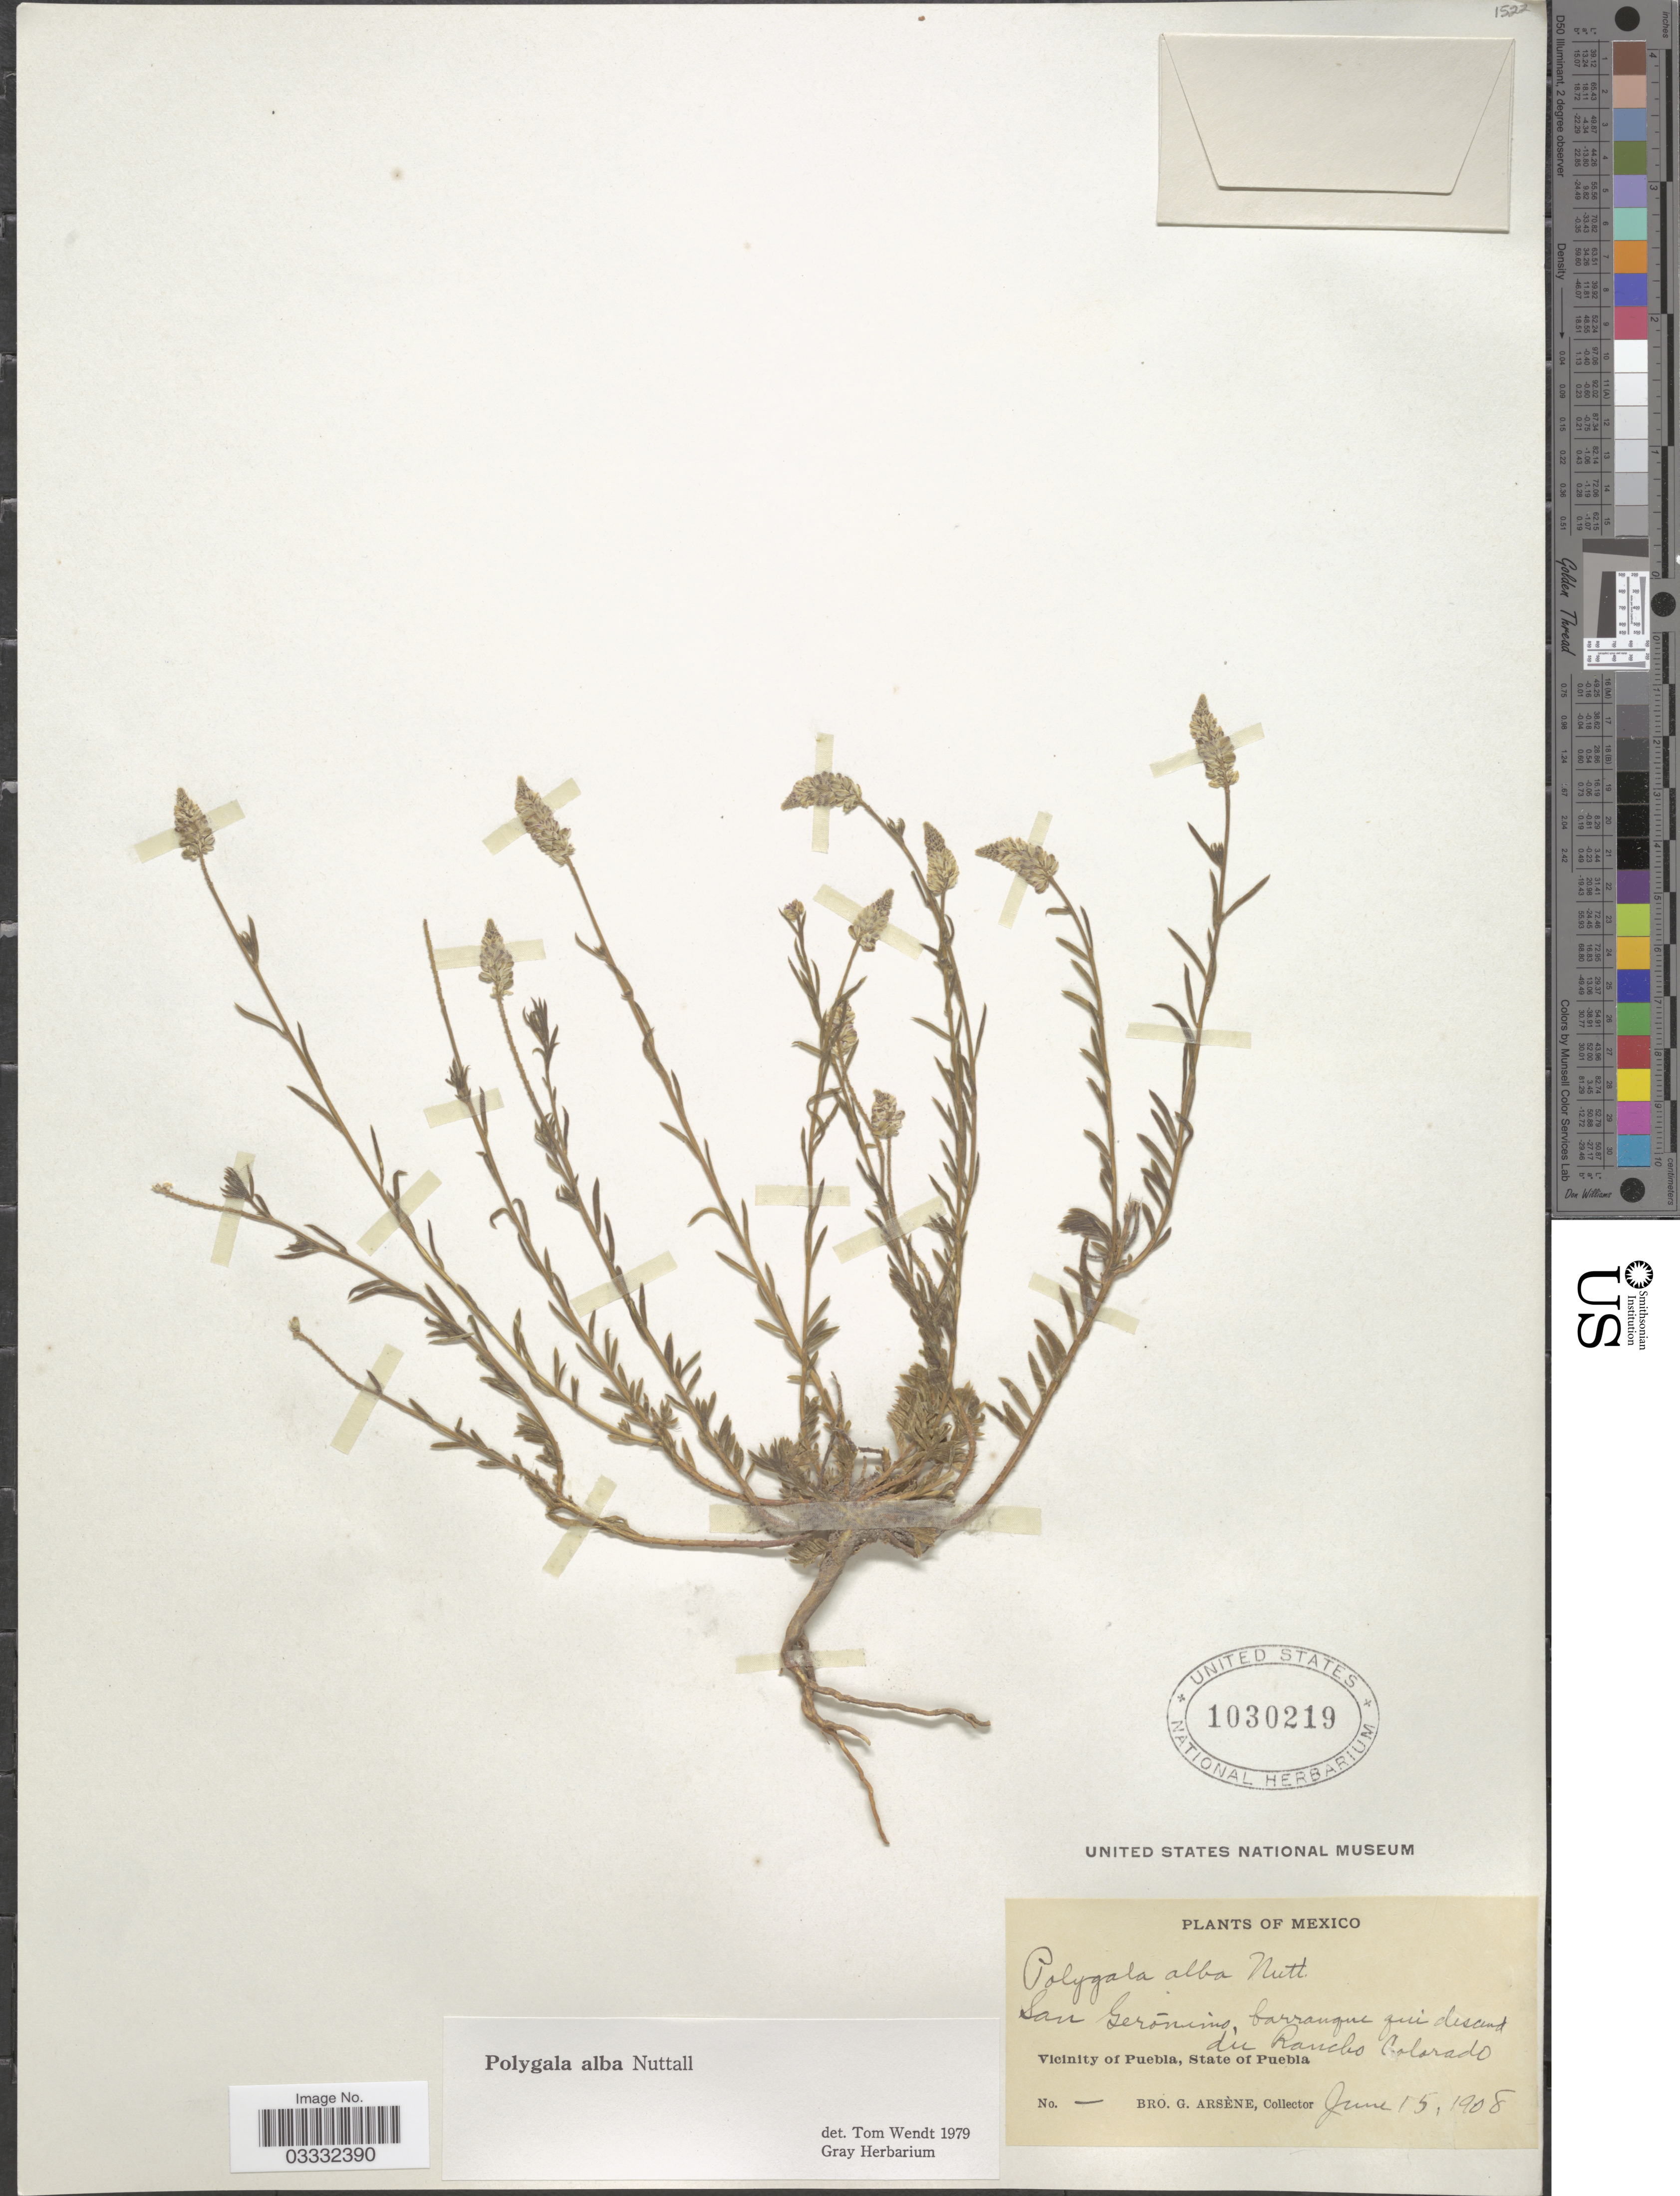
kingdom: Plantae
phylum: Tracheophyta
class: Magnoliopsida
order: Fabales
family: Polygalaceae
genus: Polygala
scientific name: Polygala alba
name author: Nutt.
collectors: Bro. G. Arsène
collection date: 1908-06-15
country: Mexico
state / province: Puebla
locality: San Gerónimo, barranque qui descent du Rancho Colorado. Vicinity of Puebla.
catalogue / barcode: US 1030219